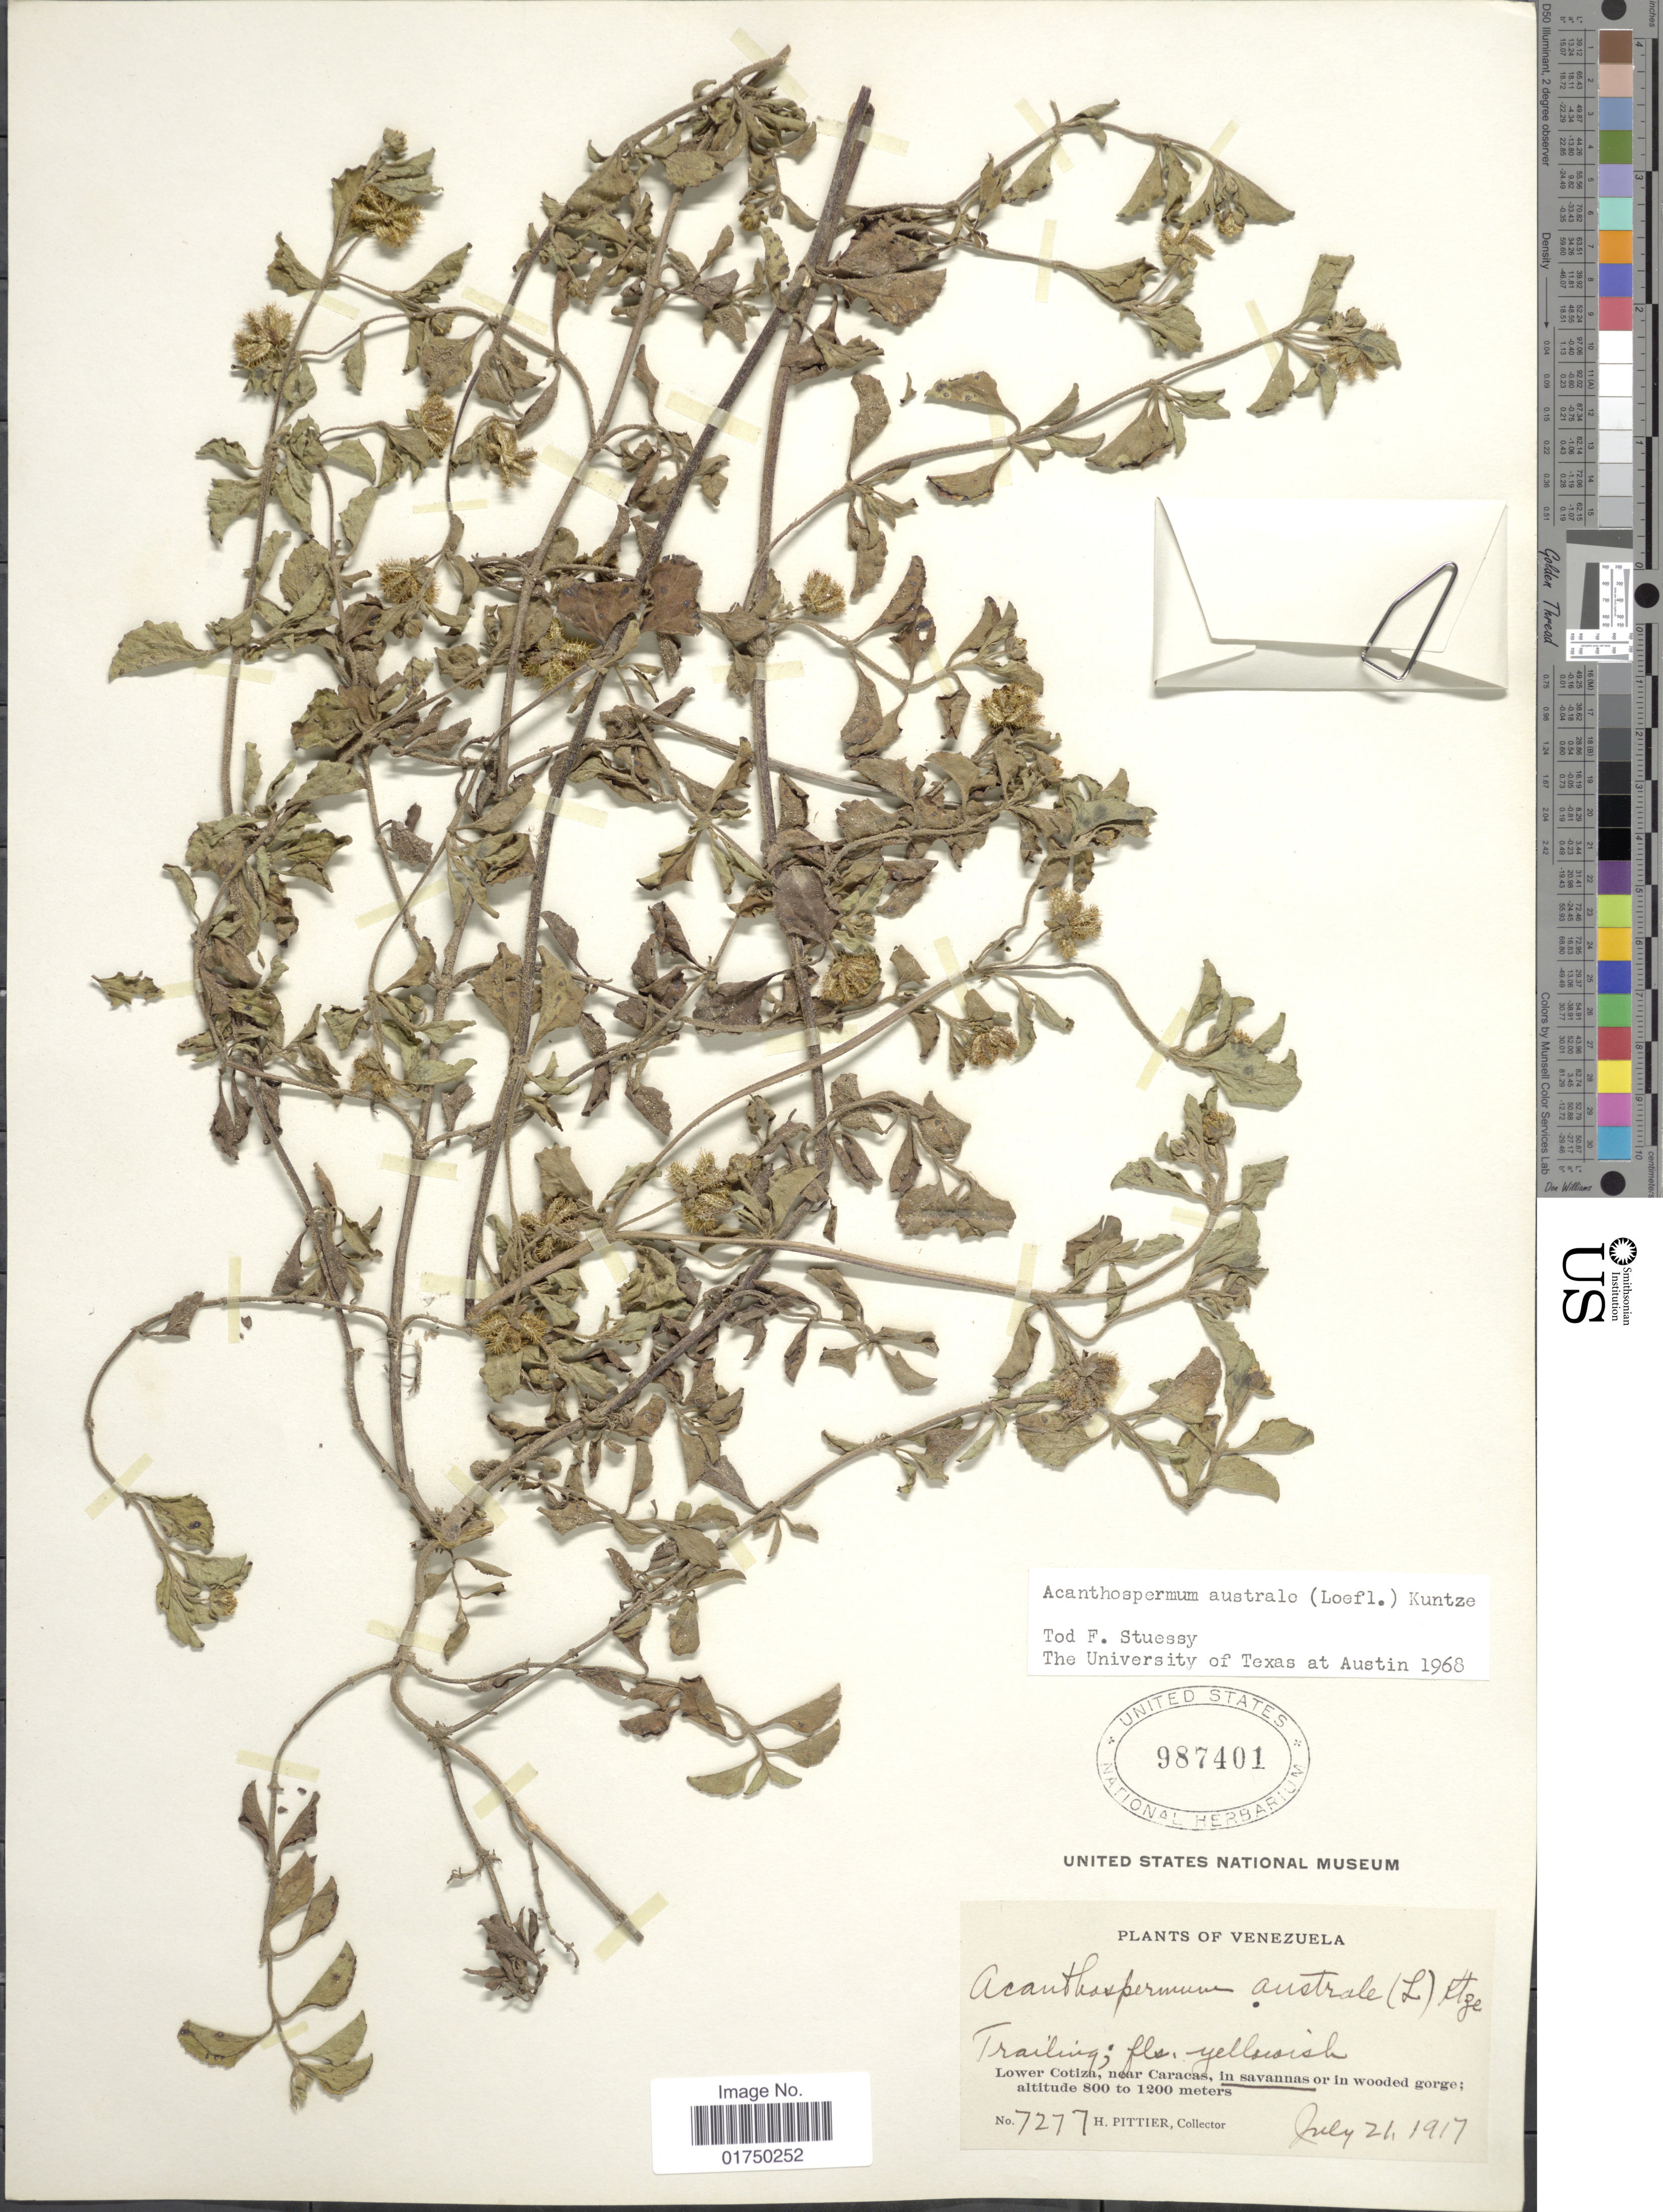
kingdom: Plantae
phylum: Tracheophyta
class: Magnoliopsida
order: Asterales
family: Asteraceae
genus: Acanthospermum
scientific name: Acanthospermum australe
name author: (Loefl.) Kuntze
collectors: H. F. Pittier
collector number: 7277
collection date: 1917-07-21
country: Venezuela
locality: Lower Cotiza, near Caracas, in savannas or in wooded gorge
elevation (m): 800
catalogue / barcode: US 987401